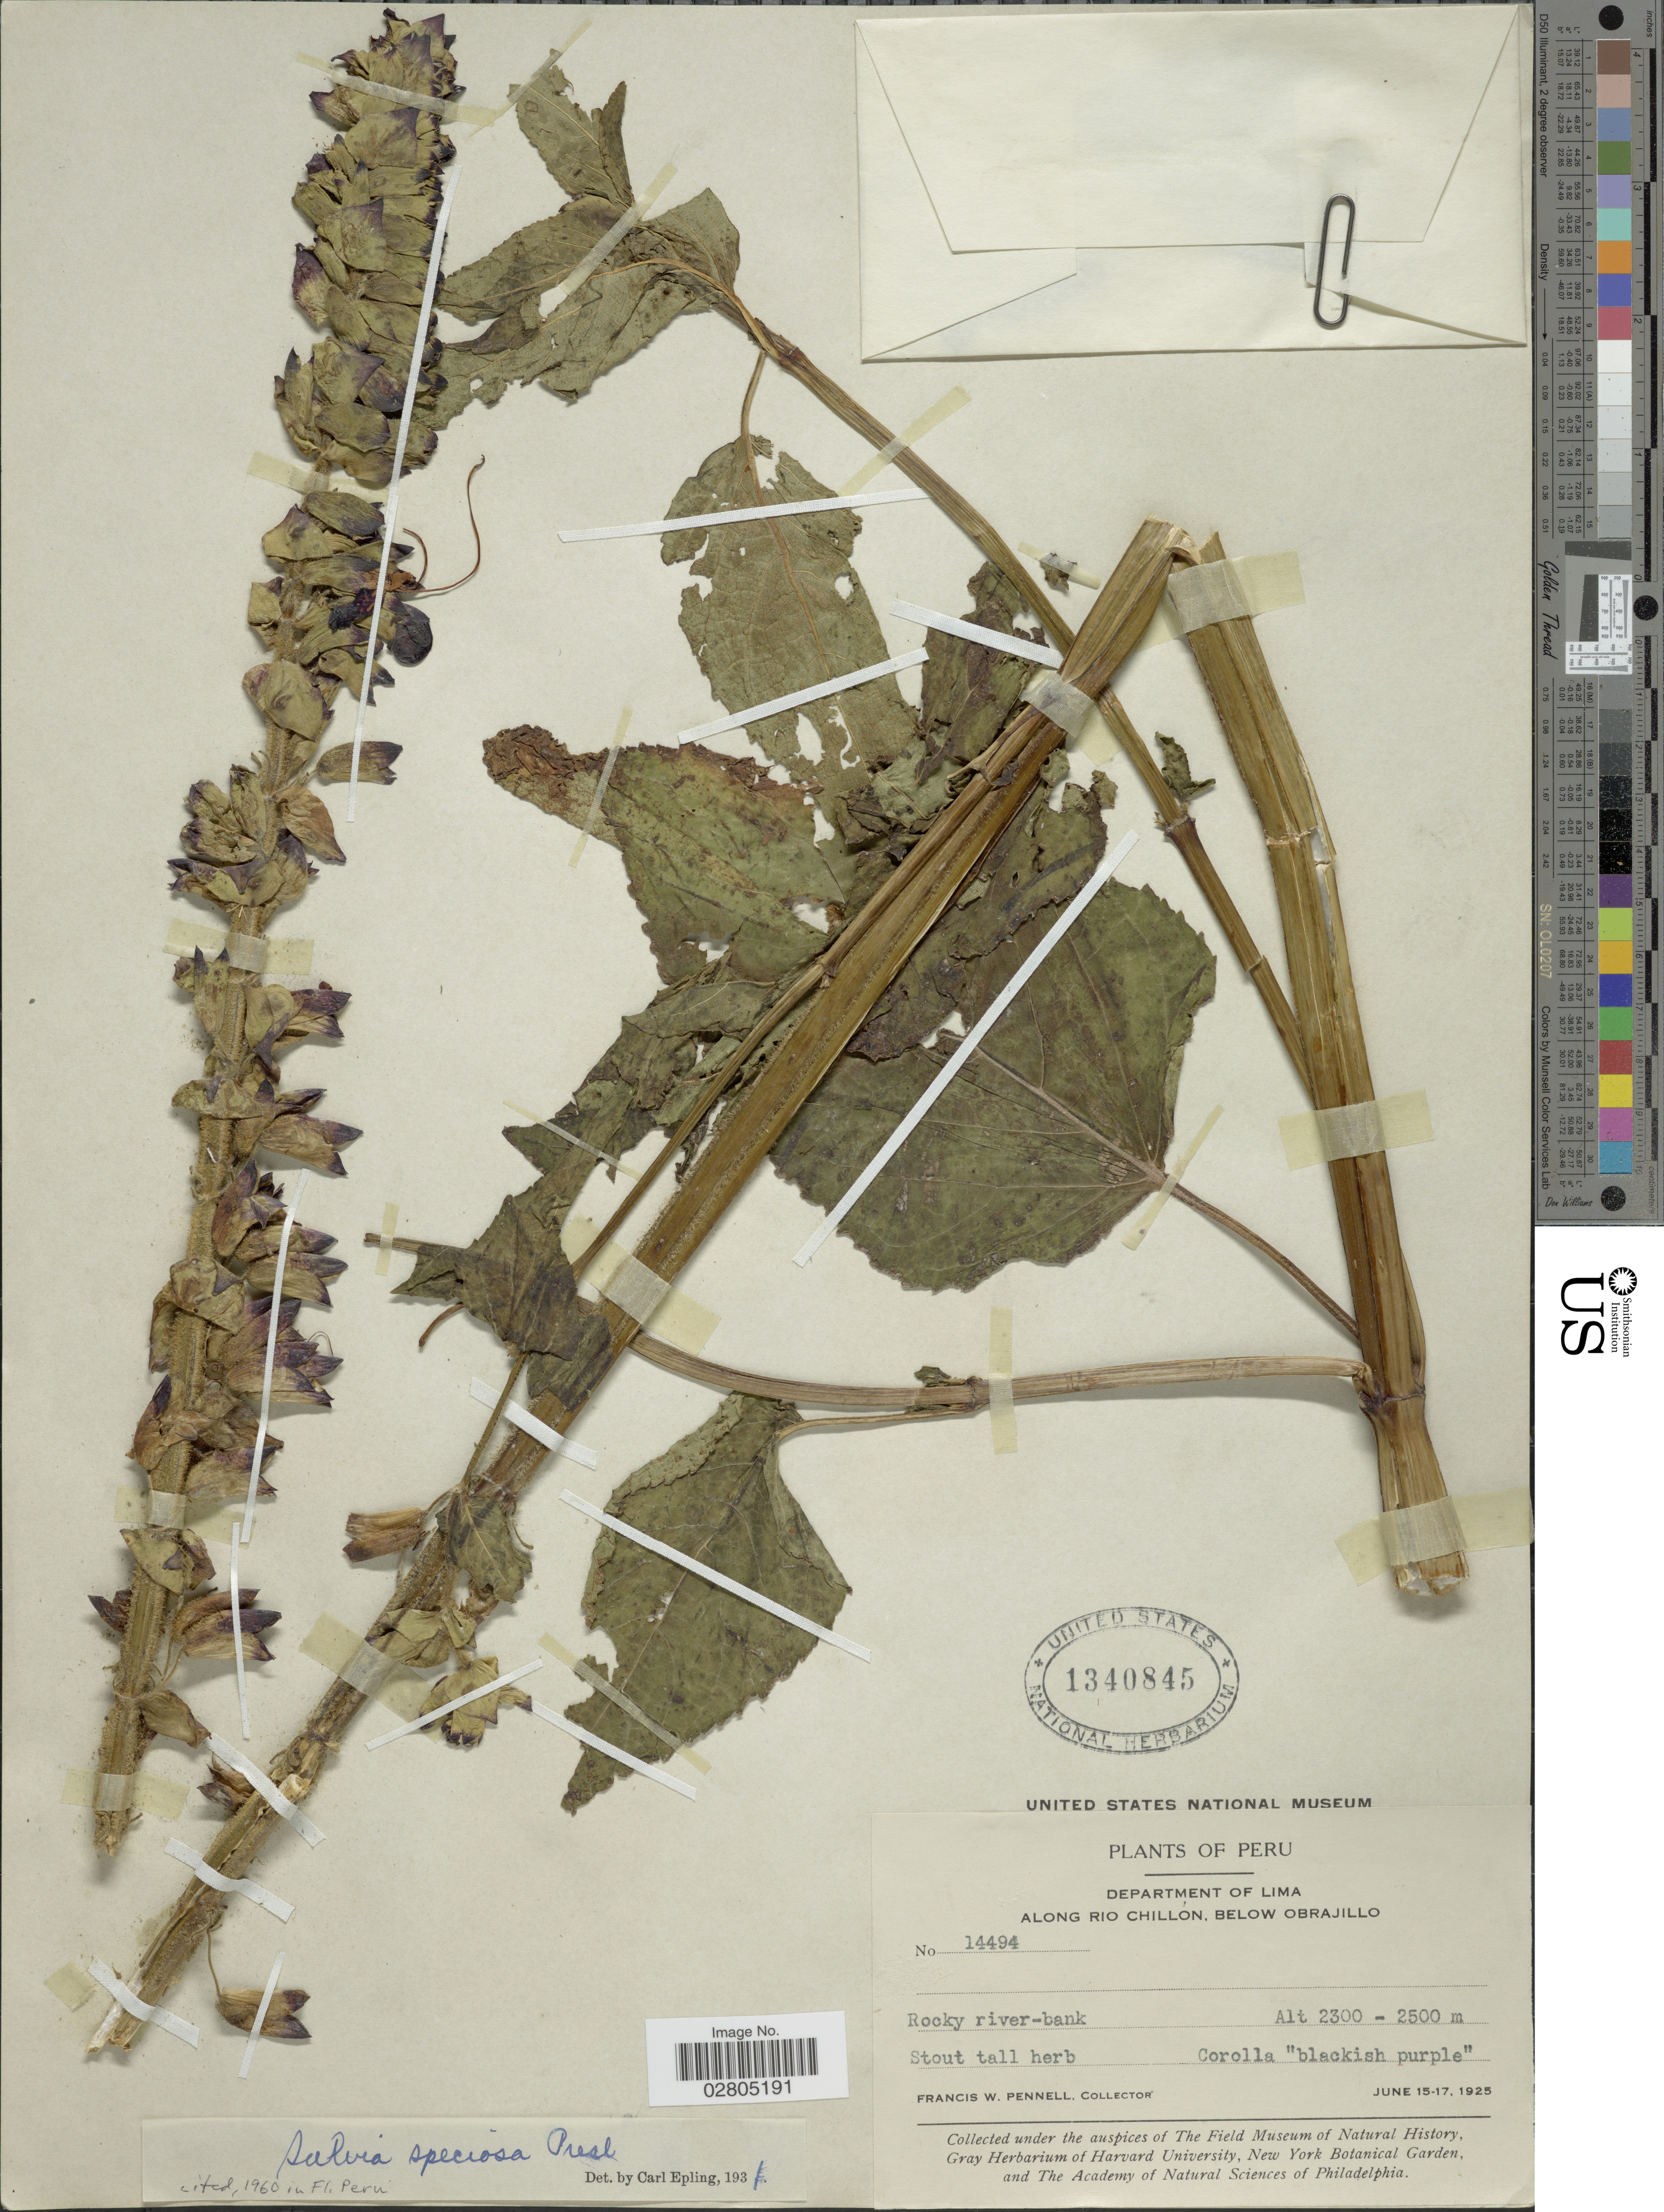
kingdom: Plantae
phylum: Tracheophyta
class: Magnoliopsida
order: Lamiales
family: Lamiaceae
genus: Salvia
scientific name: Salvia speciosa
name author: C. Presl ex Benth.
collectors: F. W. Pennell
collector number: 14494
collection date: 1925-06-15/1925-06-17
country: Peru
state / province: Lima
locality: Department of Lima, Along Rio Chillon, Below Obrajillo.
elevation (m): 2300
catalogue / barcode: US 1340845